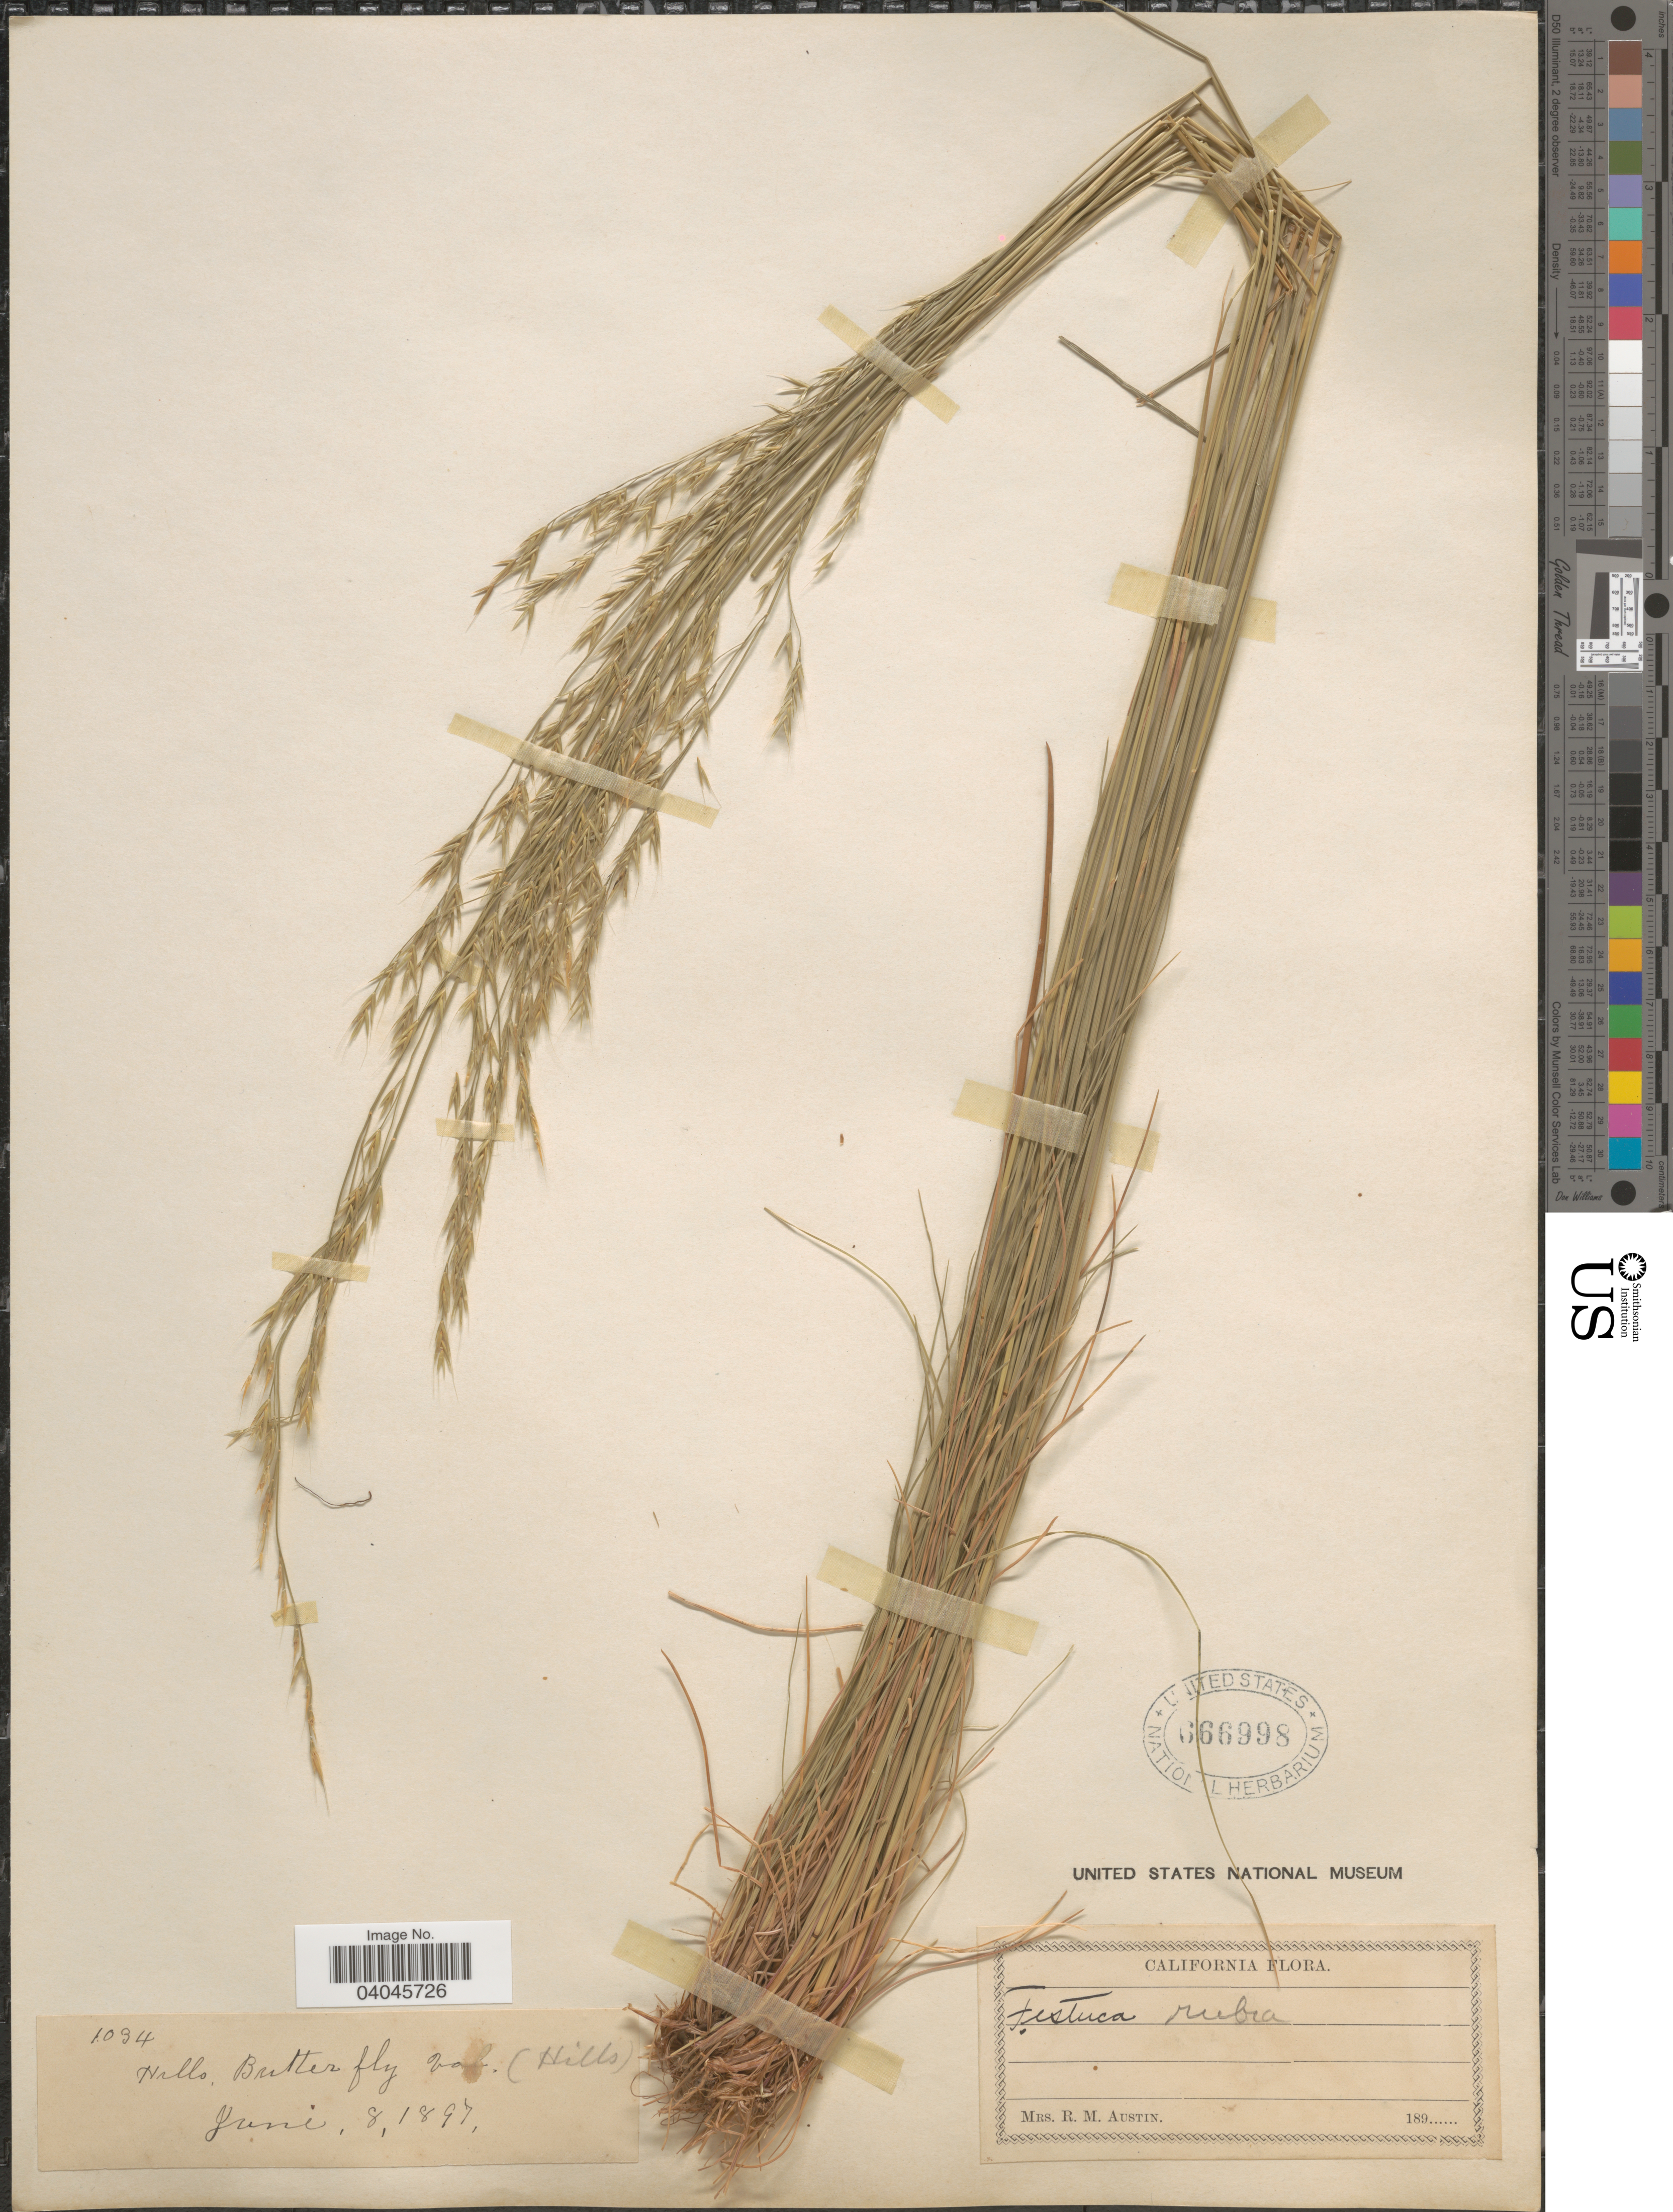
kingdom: Plantae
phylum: Tracheophyta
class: Liliopsida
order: Poales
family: Poaceae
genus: Festuca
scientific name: Festuca rubra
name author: L.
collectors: R. Austin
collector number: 1034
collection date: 1897-06-08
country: United States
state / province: California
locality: Hills. Butter fly Val. (Hills).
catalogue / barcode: US 666998